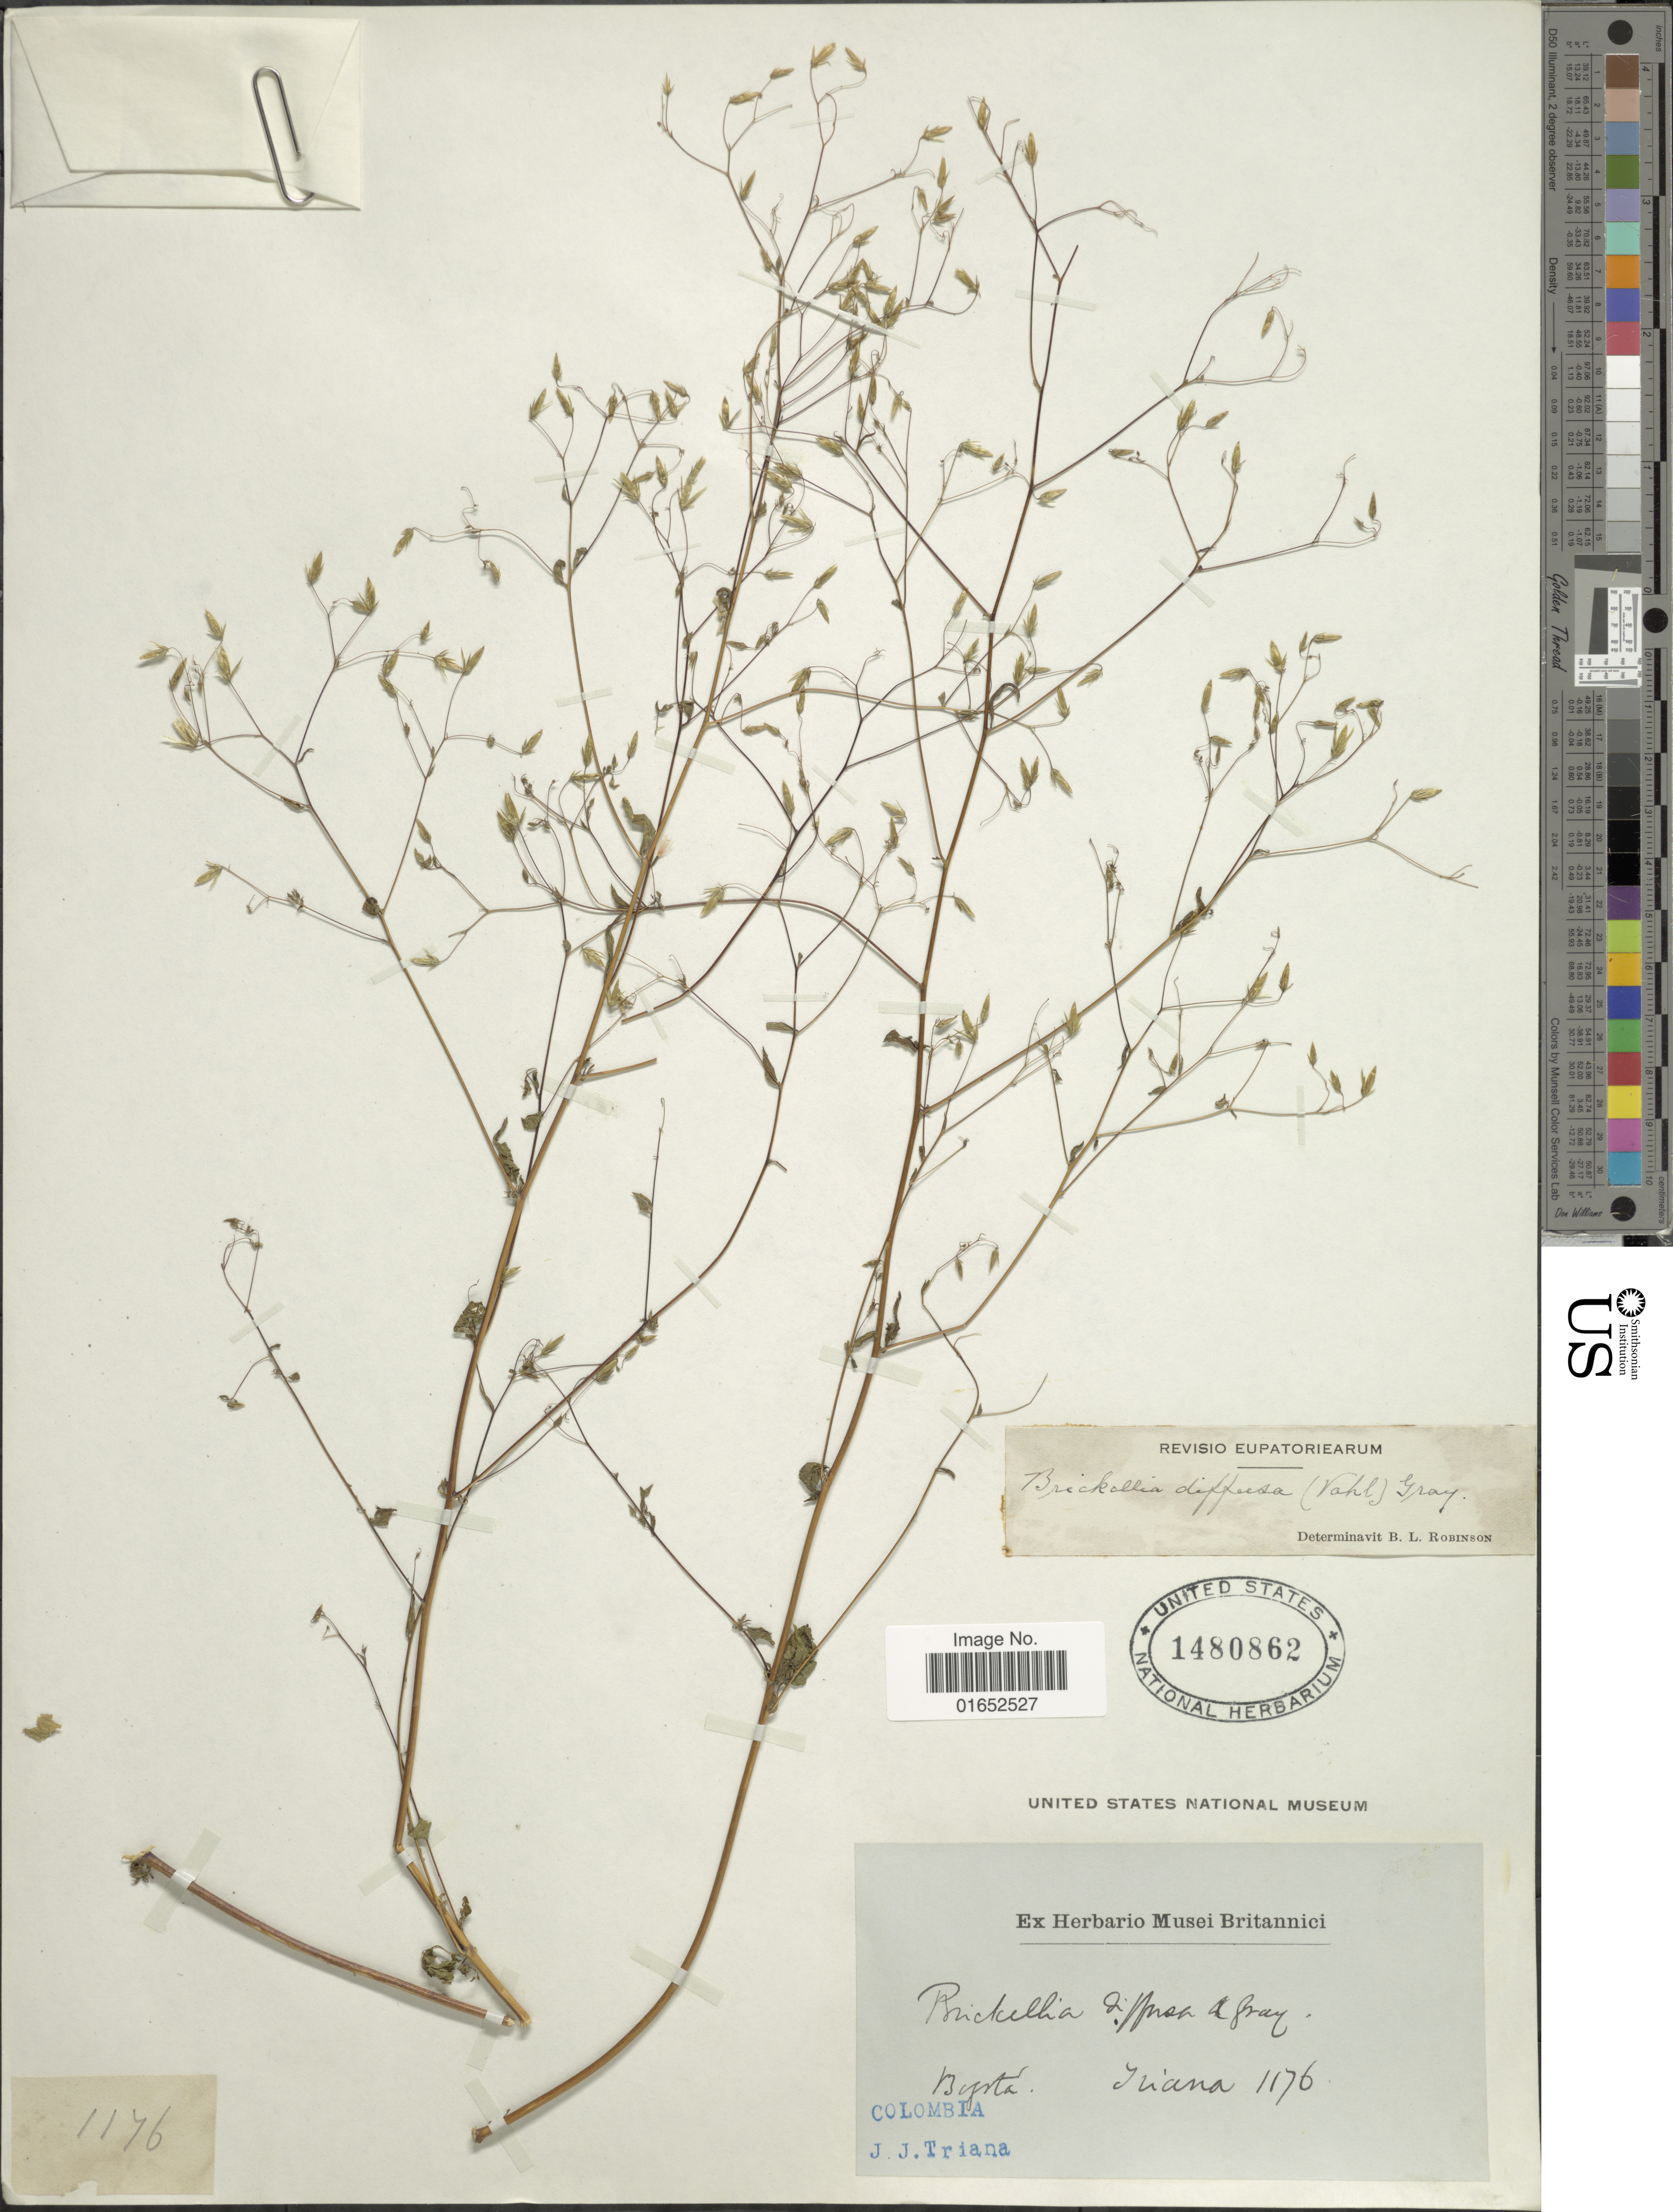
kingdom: Plantae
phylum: Tracheophyta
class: Magnoliopsida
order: Asterales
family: Asteraceae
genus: Brickellia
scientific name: Brickellia diffusa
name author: (Vahl) A. Gray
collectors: J. J. Triana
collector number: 1176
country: Colombia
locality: Bogota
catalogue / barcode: US 1480862